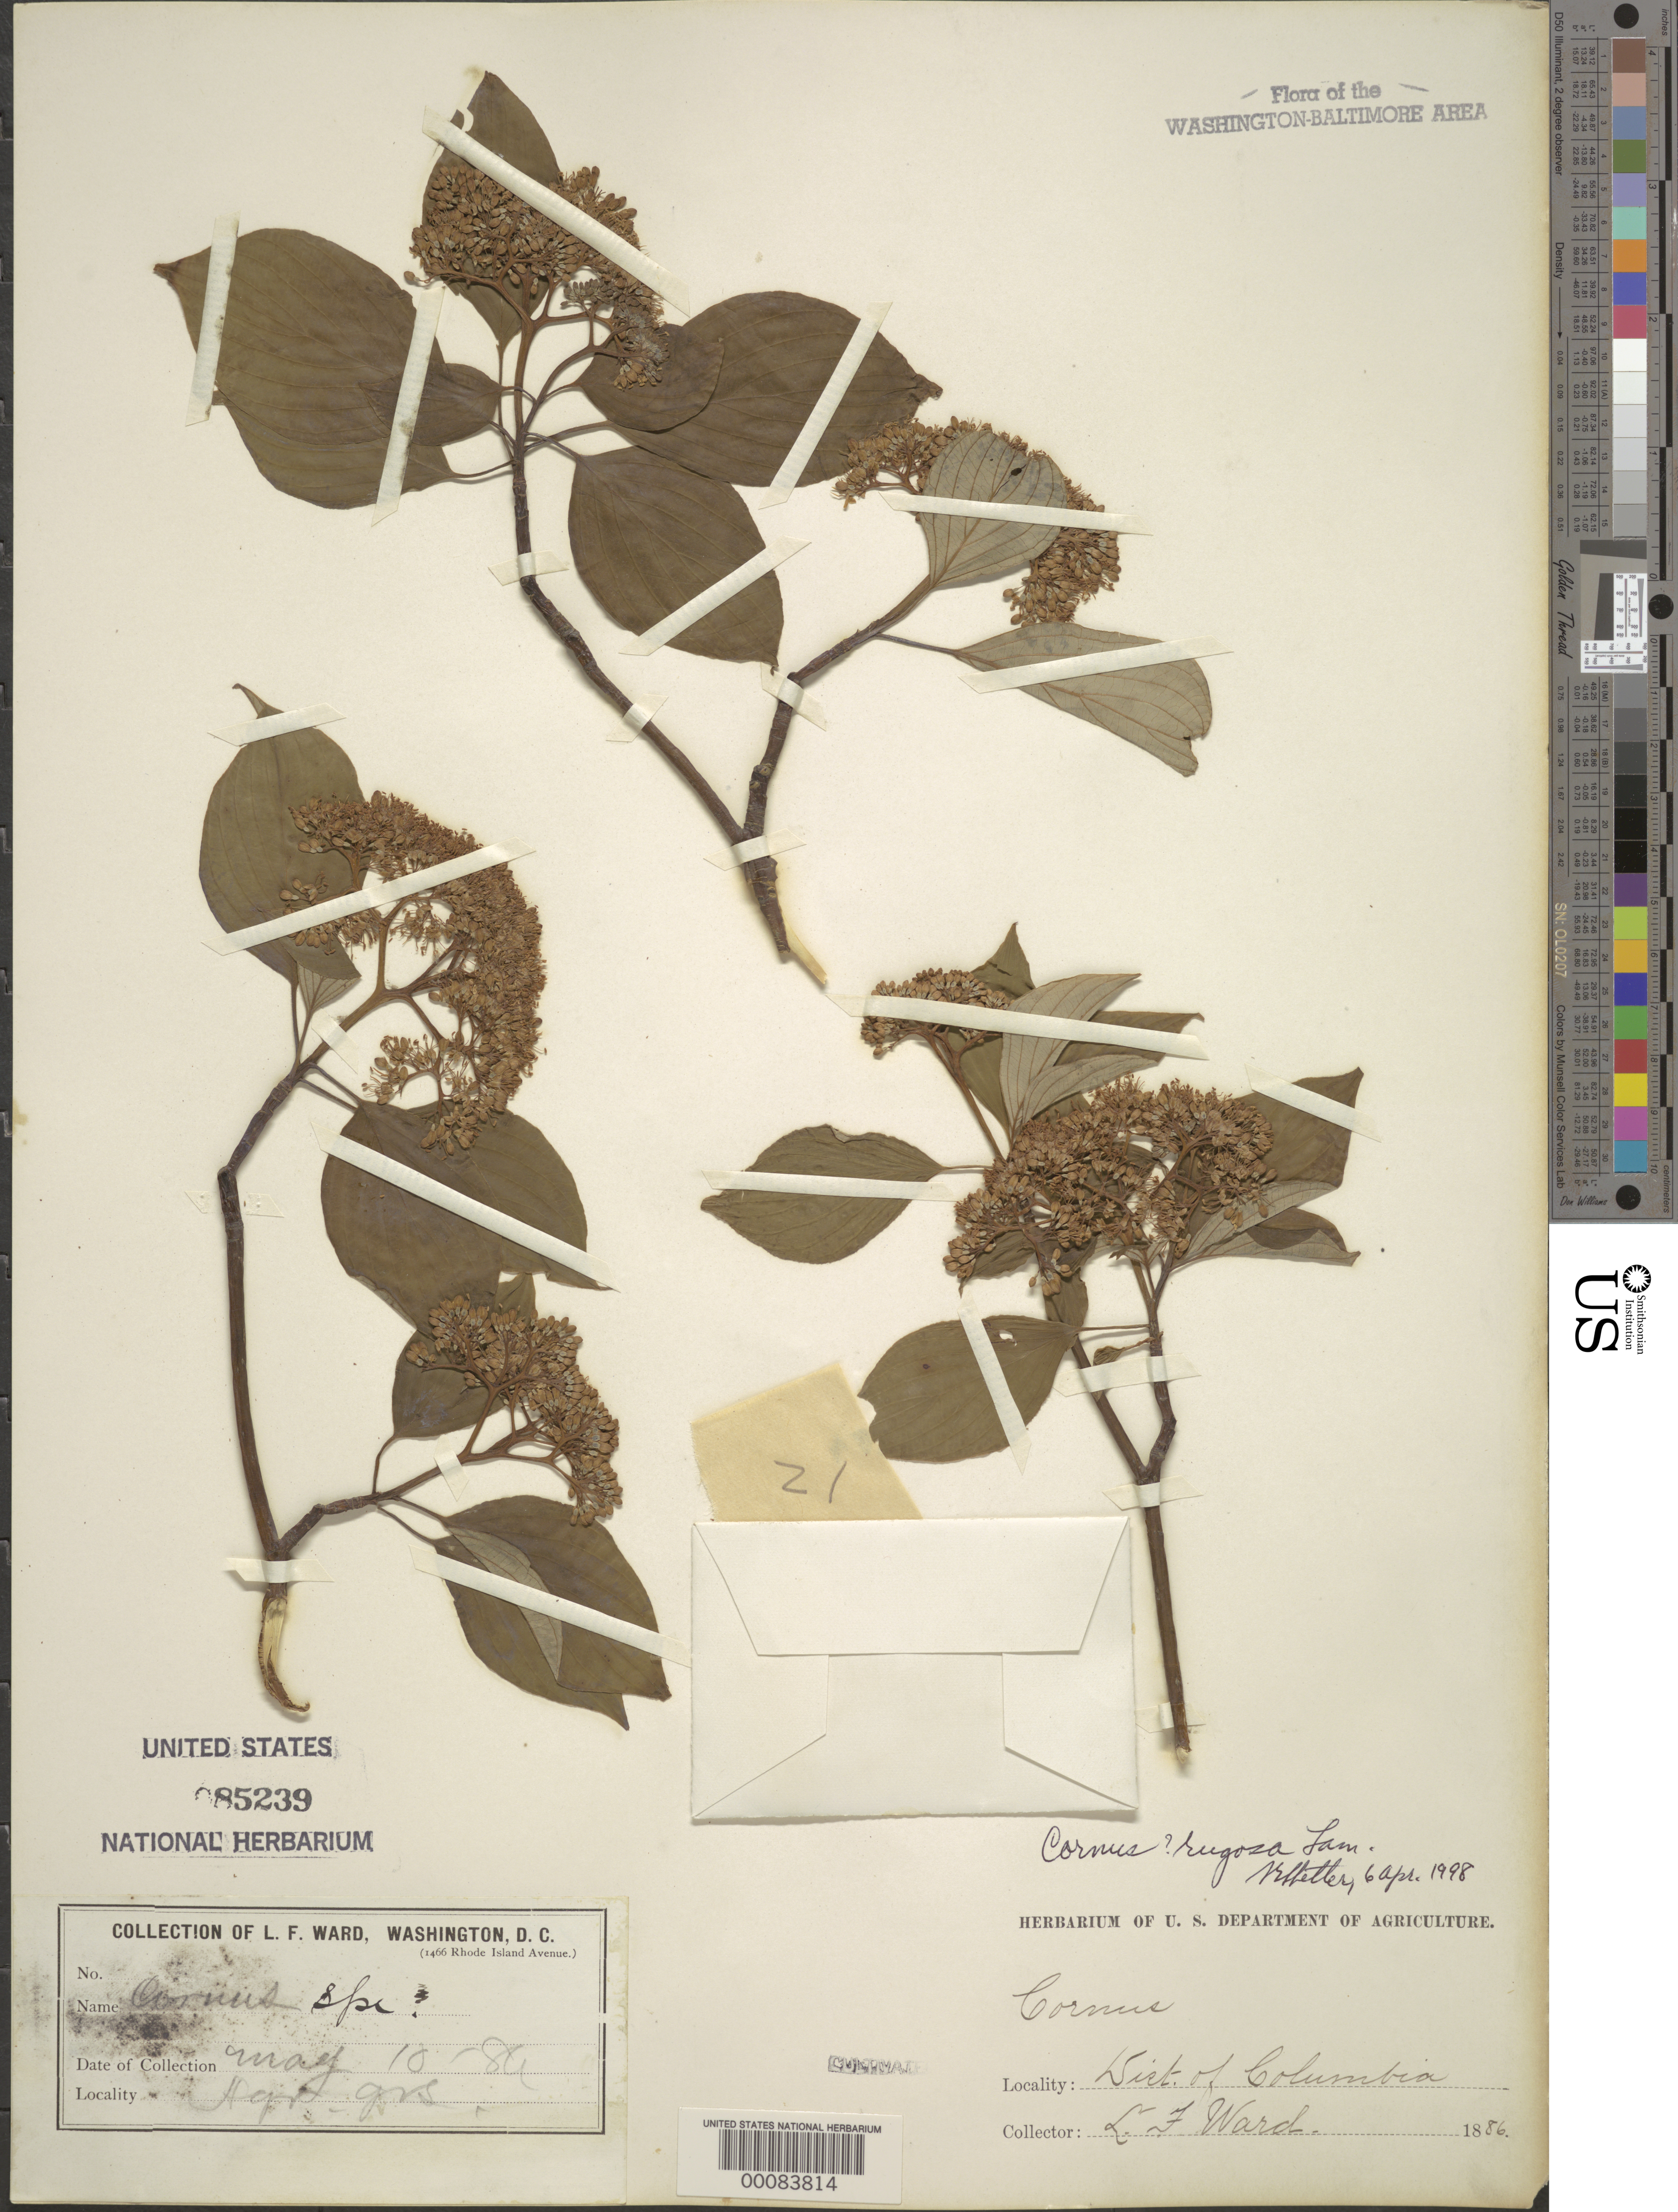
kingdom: Plantae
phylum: Tracheophyta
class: Magnoliopsida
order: Cornales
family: Cornaceae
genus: Cornus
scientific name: Cornus rugosa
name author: Lam.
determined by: Shetler, Stanwyn G., (US), NMNH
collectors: L. F. Ward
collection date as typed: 10 May 1886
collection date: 1886-05-10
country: United States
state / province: District of Columbia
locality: Dept. of Agriculture grounds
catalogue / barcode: US 85239